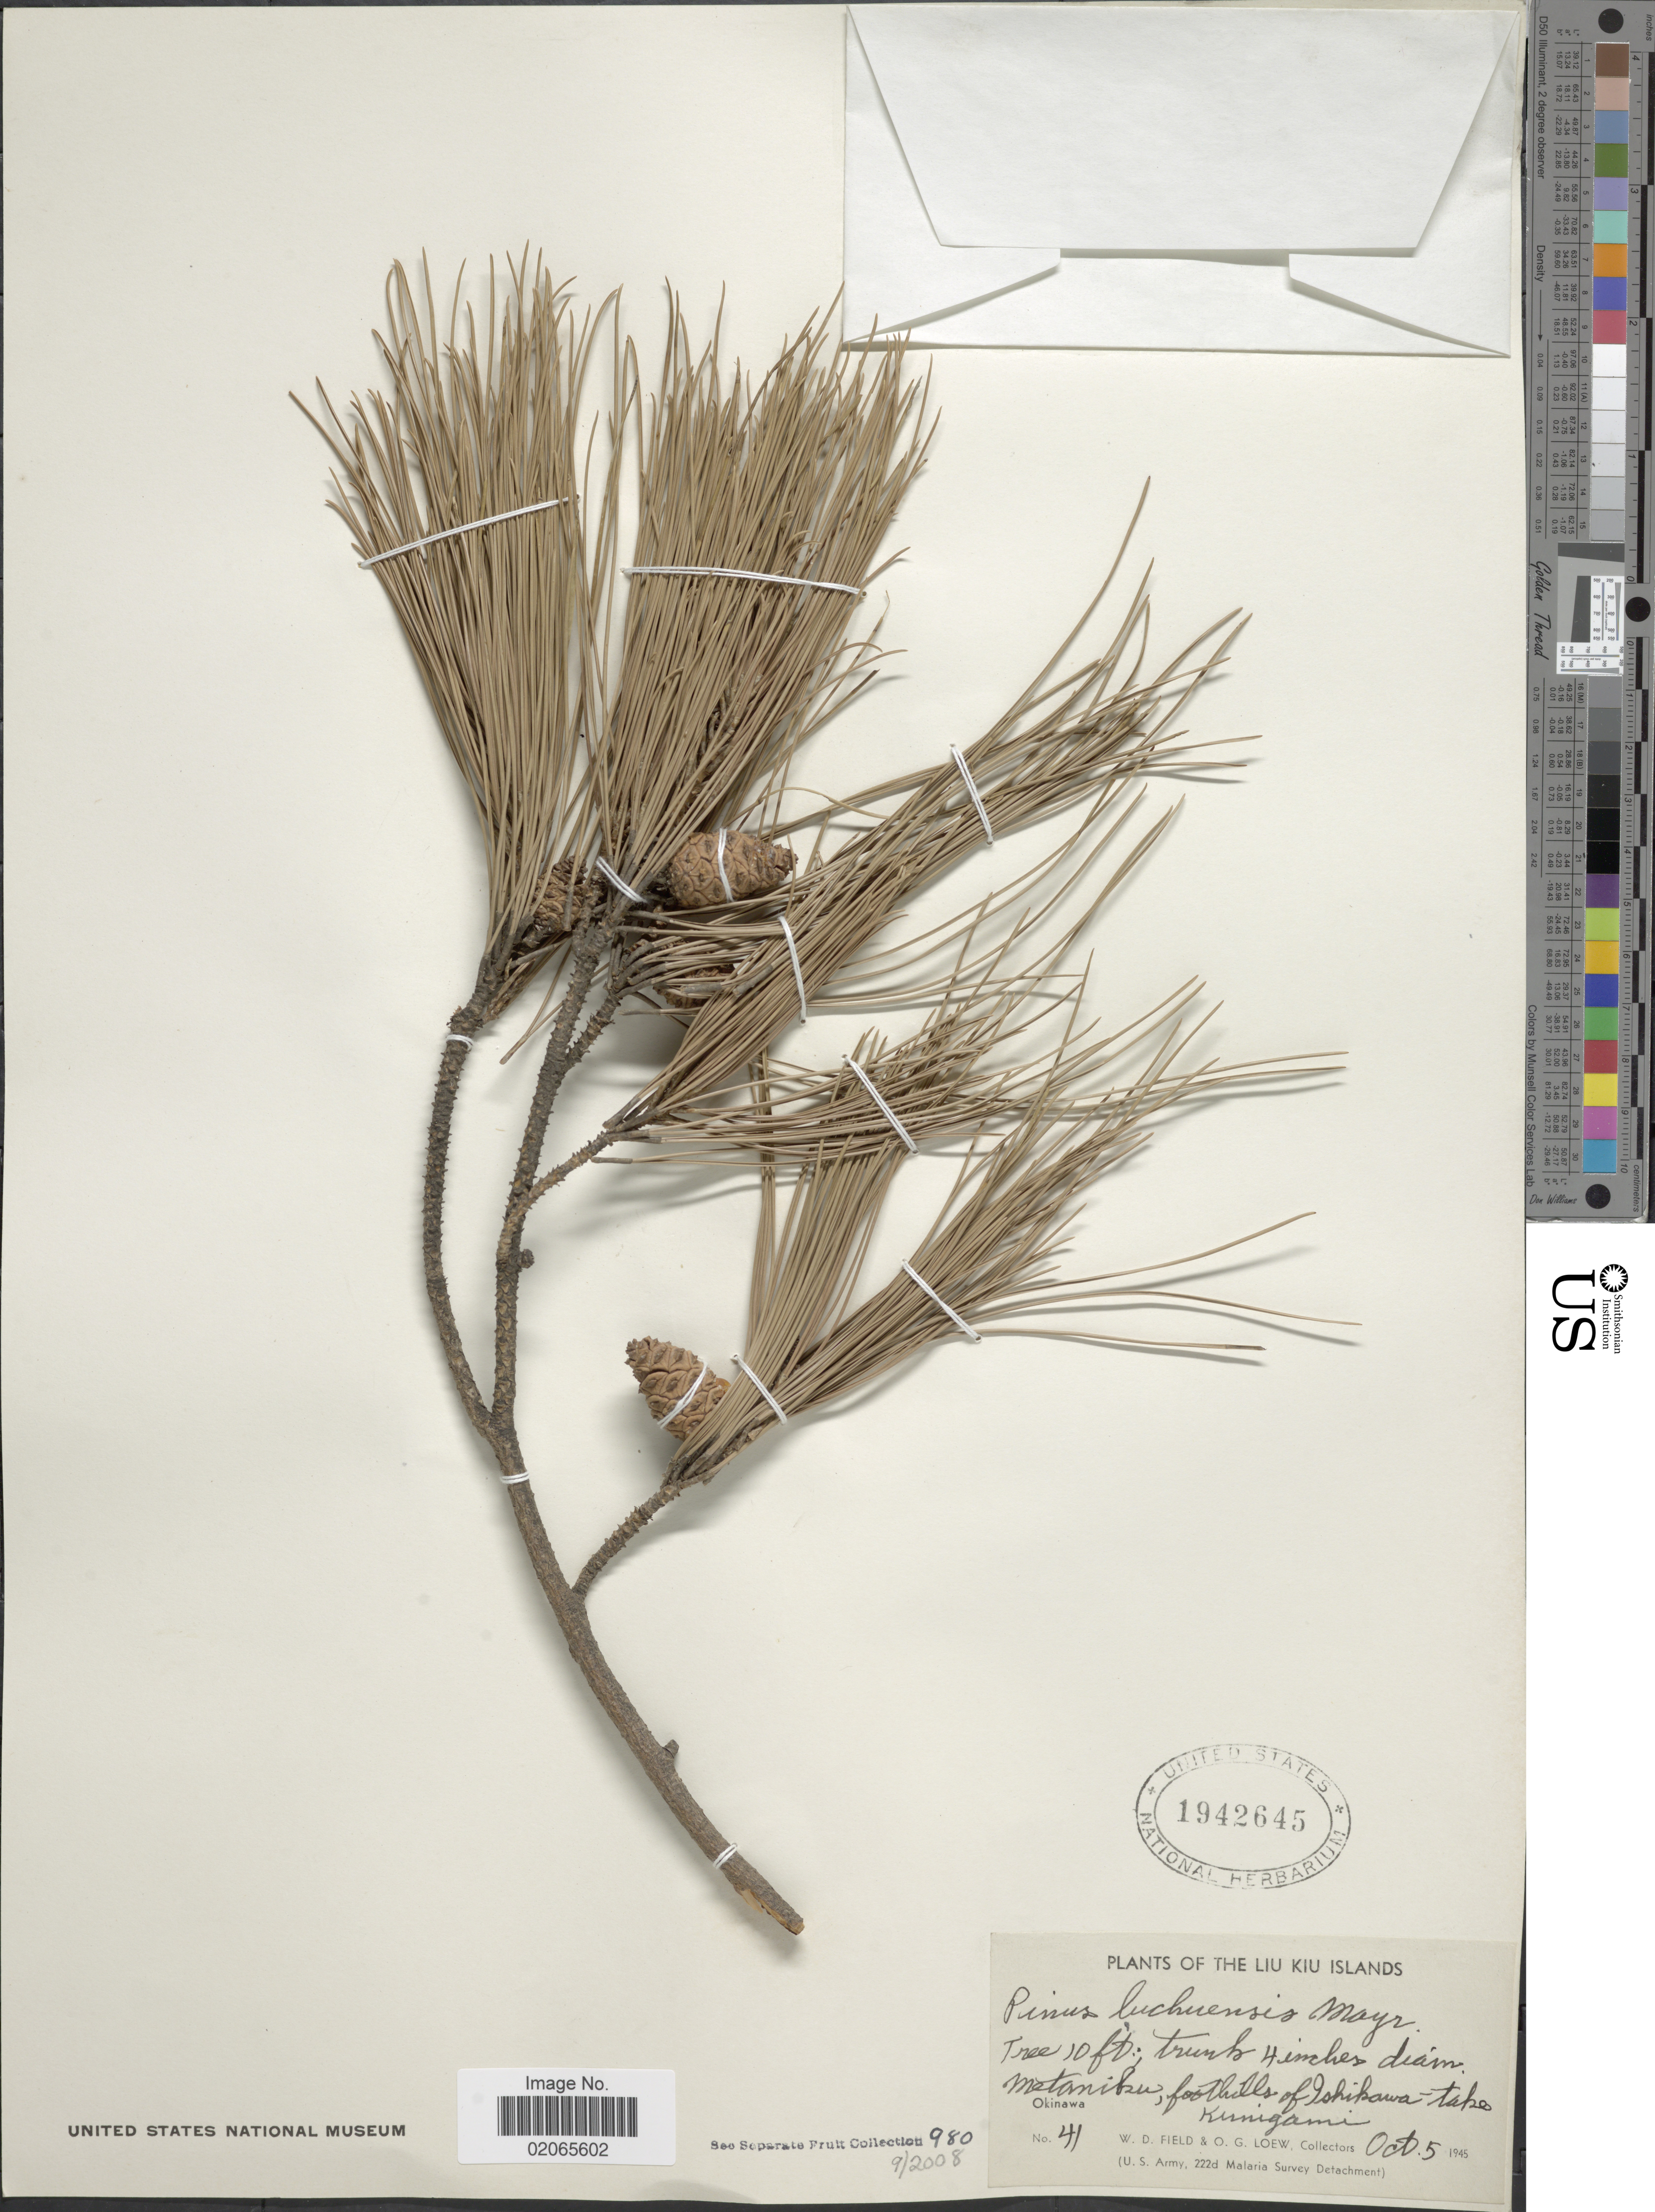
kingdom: Plantae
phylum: Tracheophyta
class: Pinopsida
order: Pinales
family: Pinaceae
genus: Pinus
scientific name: Pinus luchuensis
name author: Mayr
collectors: W. D. Field & O. G. Loew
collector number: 41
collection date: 1945-10-05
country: Japan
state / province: Okinawa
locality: Metaiku, foothills f Ishikawa-tako, Kunigami. Okinawa, Liu Kiu Islands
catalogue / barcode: US 1942645